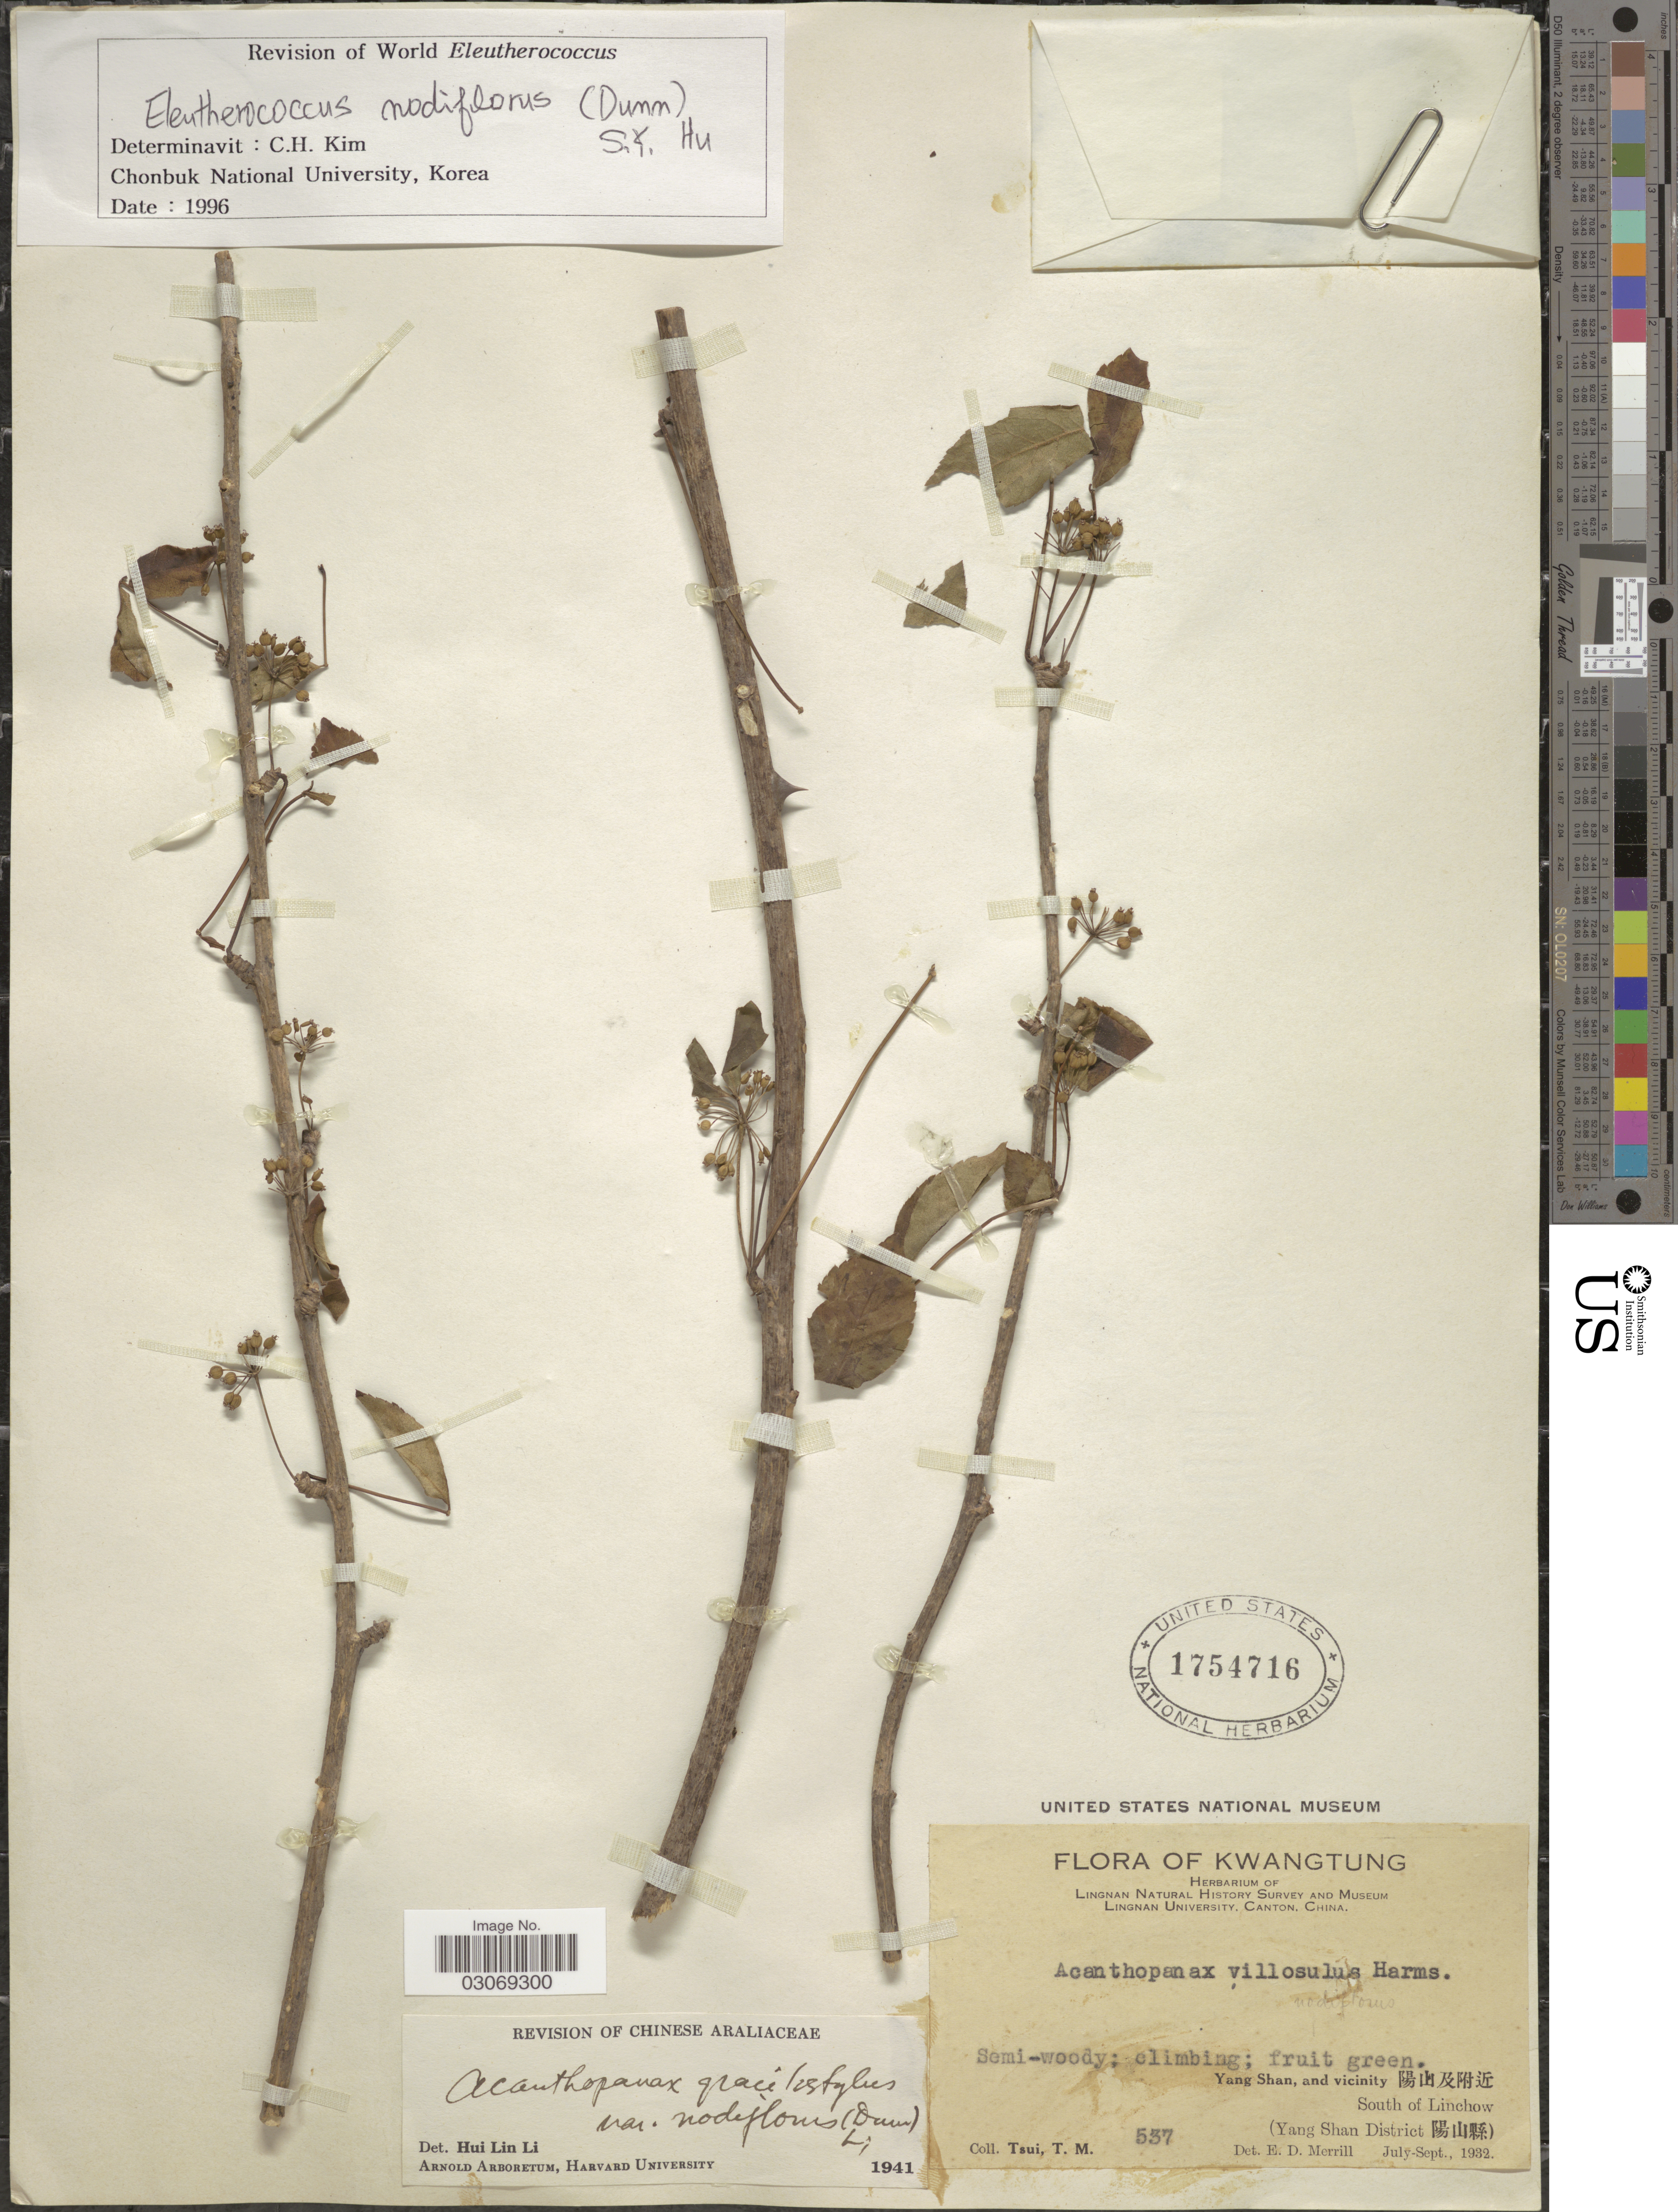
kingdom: Plantae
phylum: Tracheophyta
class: Magnoliopsida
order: Apiales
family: Araliaceae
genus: Eleutherococcus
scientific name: Eleutherococcus nodiflorus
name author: (Dunn) S.Y. Hu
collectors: T. Tsui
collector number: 537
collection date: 1932-07/1932-09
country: China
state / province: Guangdong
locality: Kwangtung. Yang Shan, and vicinity. South of Linchow (Yang Shan District).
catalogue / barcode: US 1754716